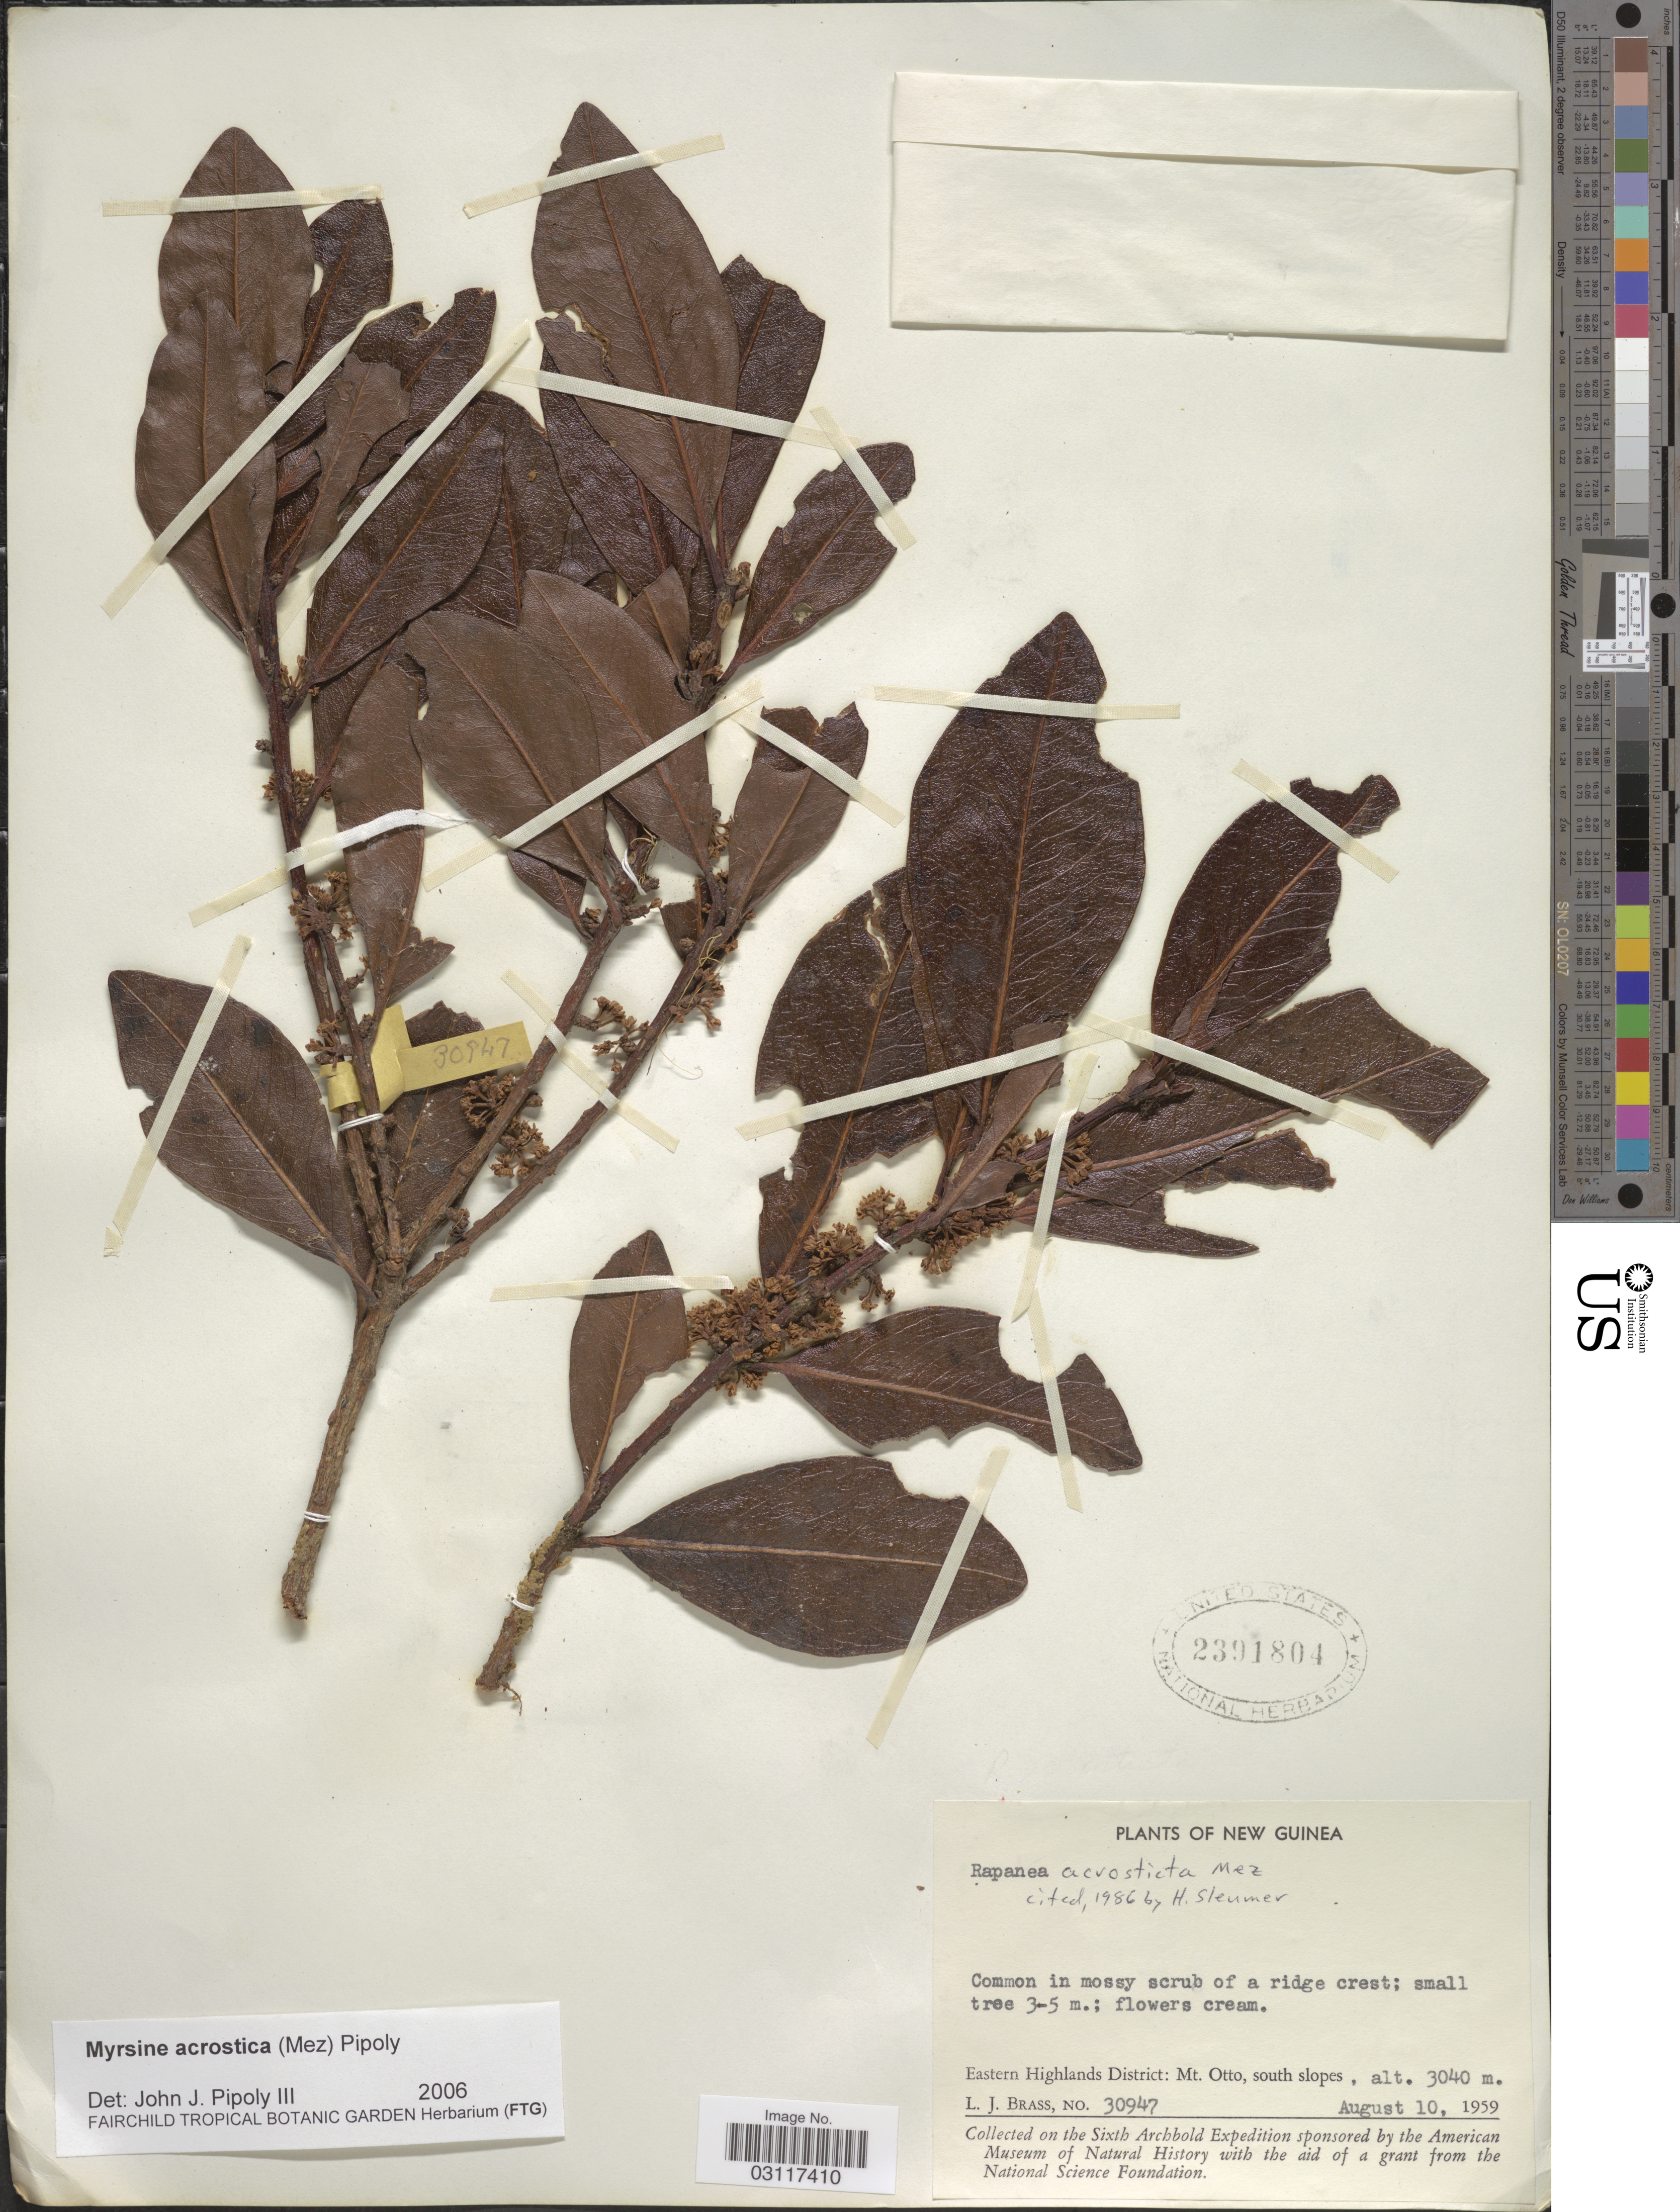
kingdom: Plantae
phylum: Tracheophyta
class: Magnoliopsida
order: Ericales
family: Primulaceae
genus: Myrsine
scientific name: Myrsine acrosticta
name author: (Mez) Pipoly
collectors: L. J. Brass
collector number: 30947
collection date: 1959-08-10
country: Papua New Guinea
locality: New Guinea, Eastern Highlands District: Mt. Otto, south slopes.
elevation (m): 3040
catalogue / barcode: US 2391804